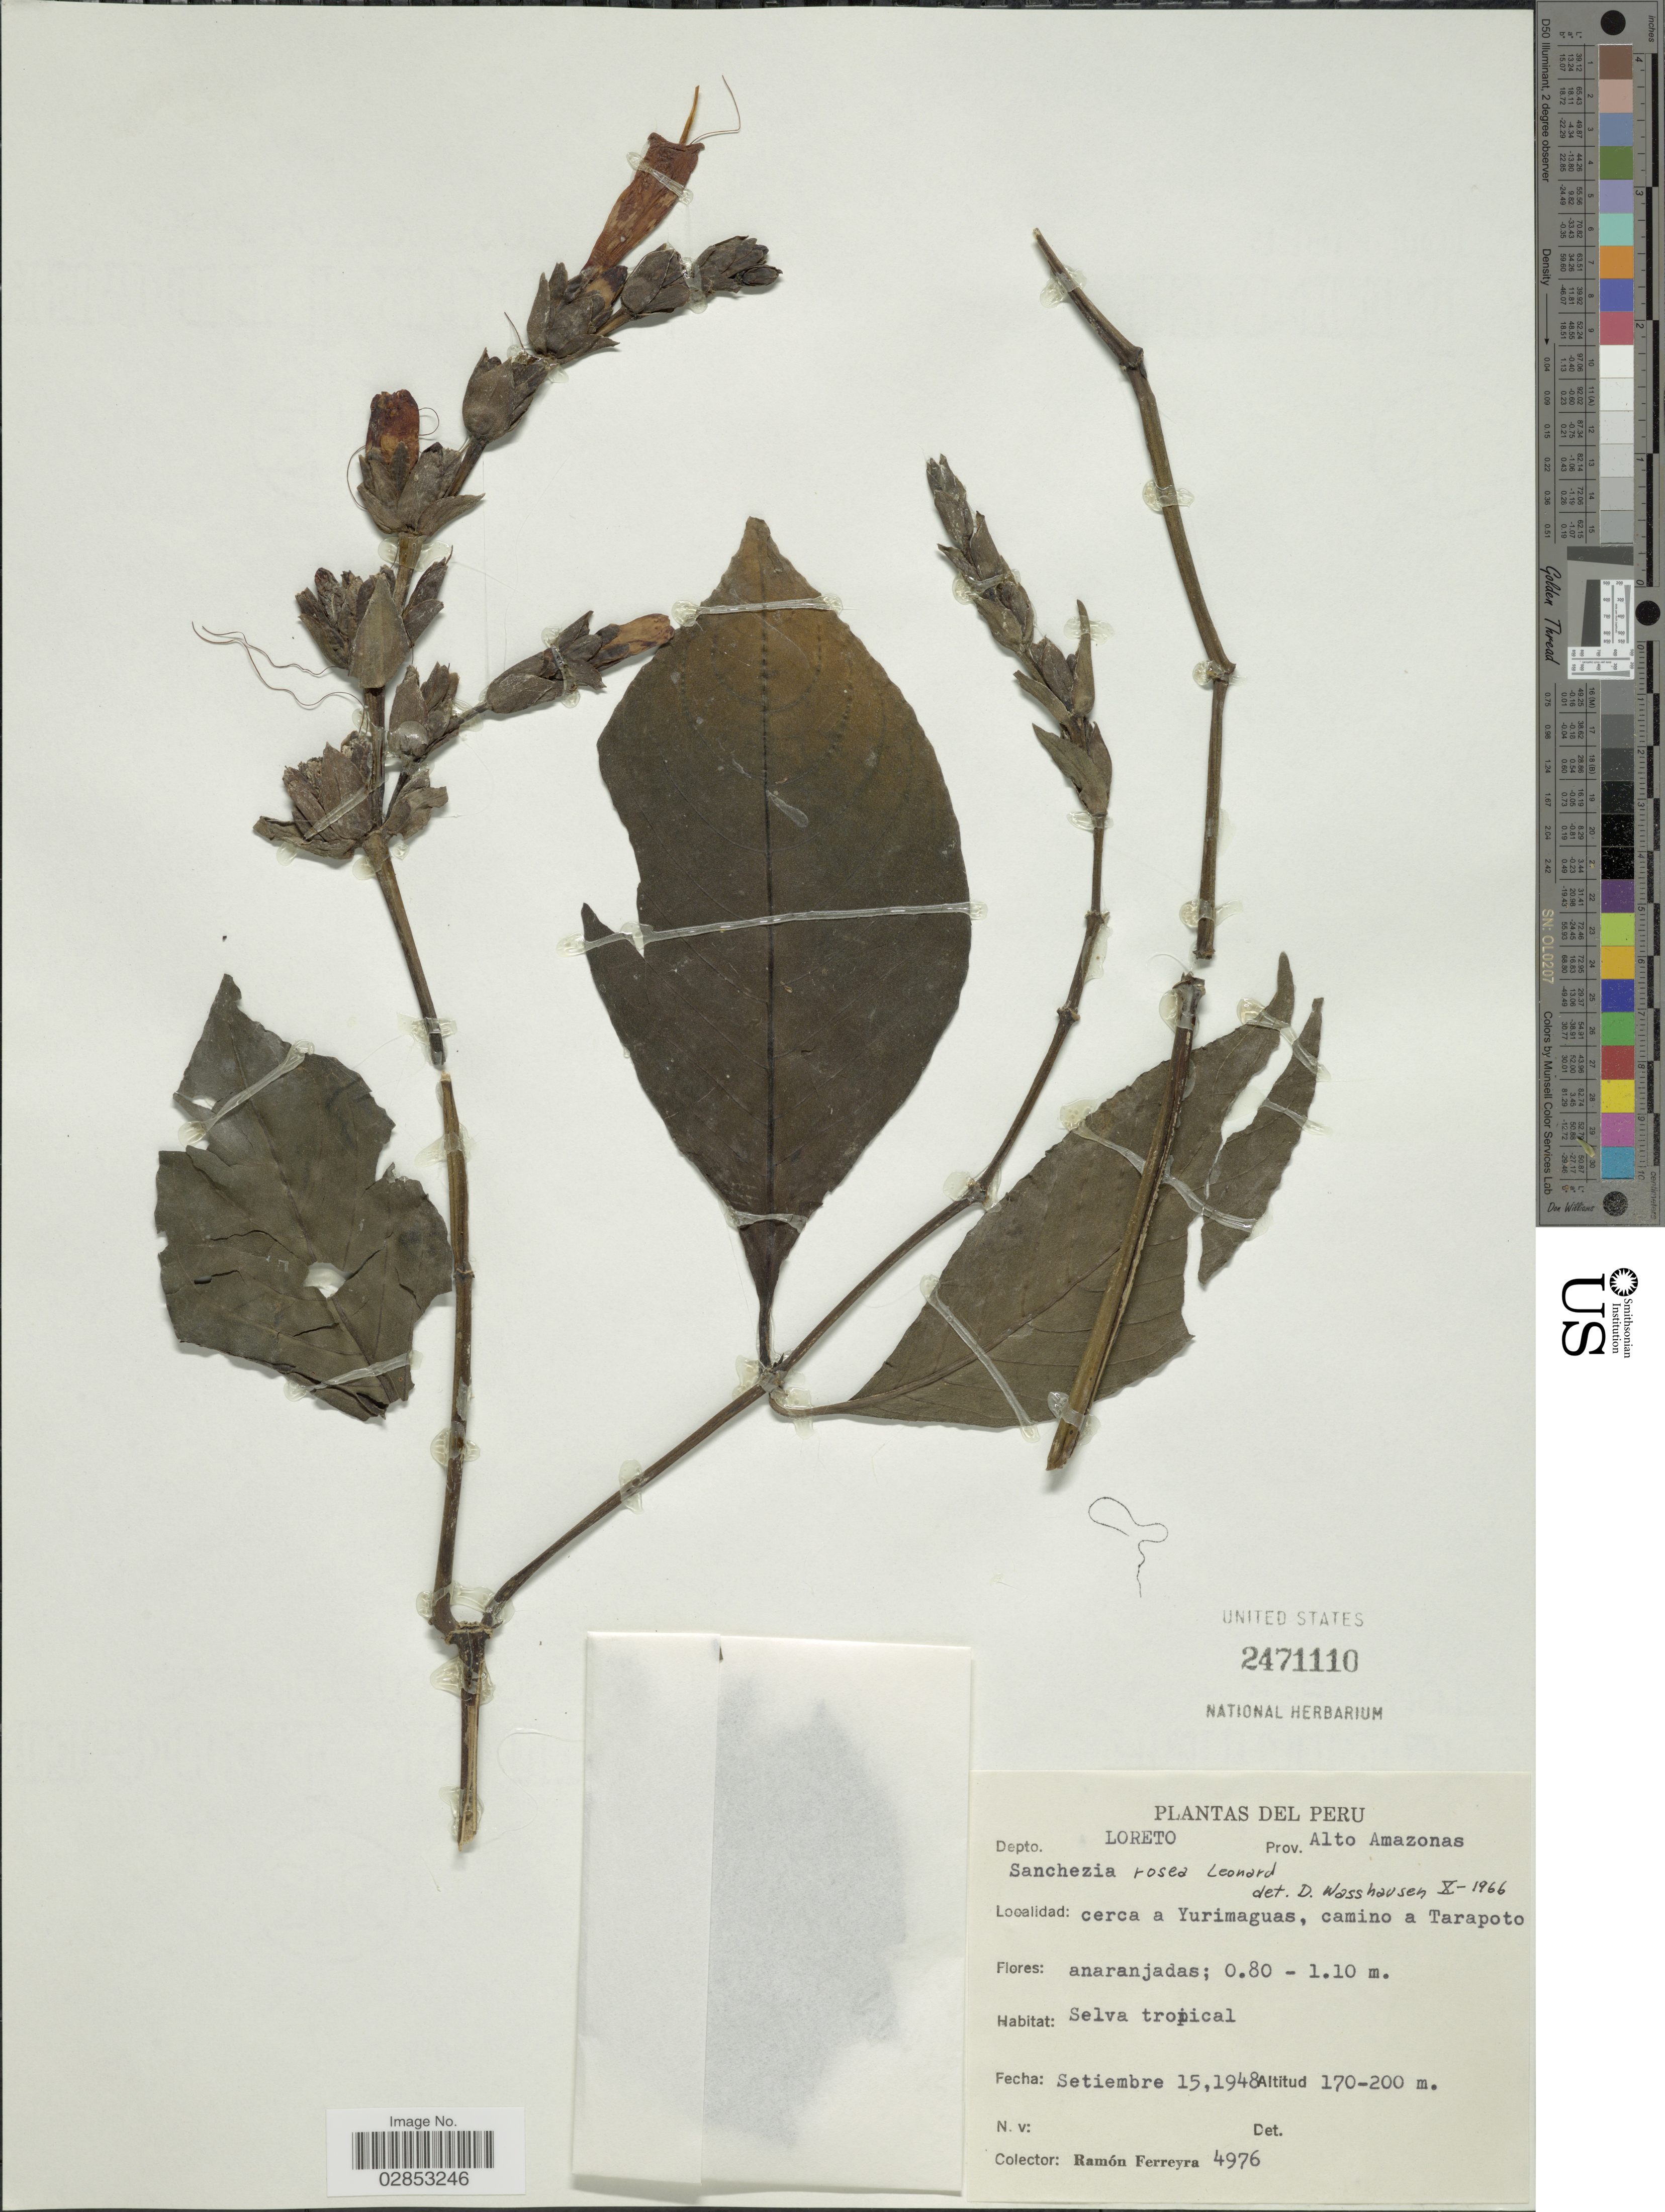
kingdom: Plantae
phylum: Tracheophyta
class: Magnoliopsida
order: Lamiales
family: Acanthaceae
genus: Sanchezia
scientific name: Sanchezia rosea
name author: Leonard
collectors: R. A. Ferreyra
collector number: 4976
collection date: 1948-09-15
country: Peru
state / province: Loreto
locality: Prov. Alto Amazonas, cerca a Yurimaguas, camino a Tarapoto.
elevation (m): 170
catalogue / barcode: US 2471110